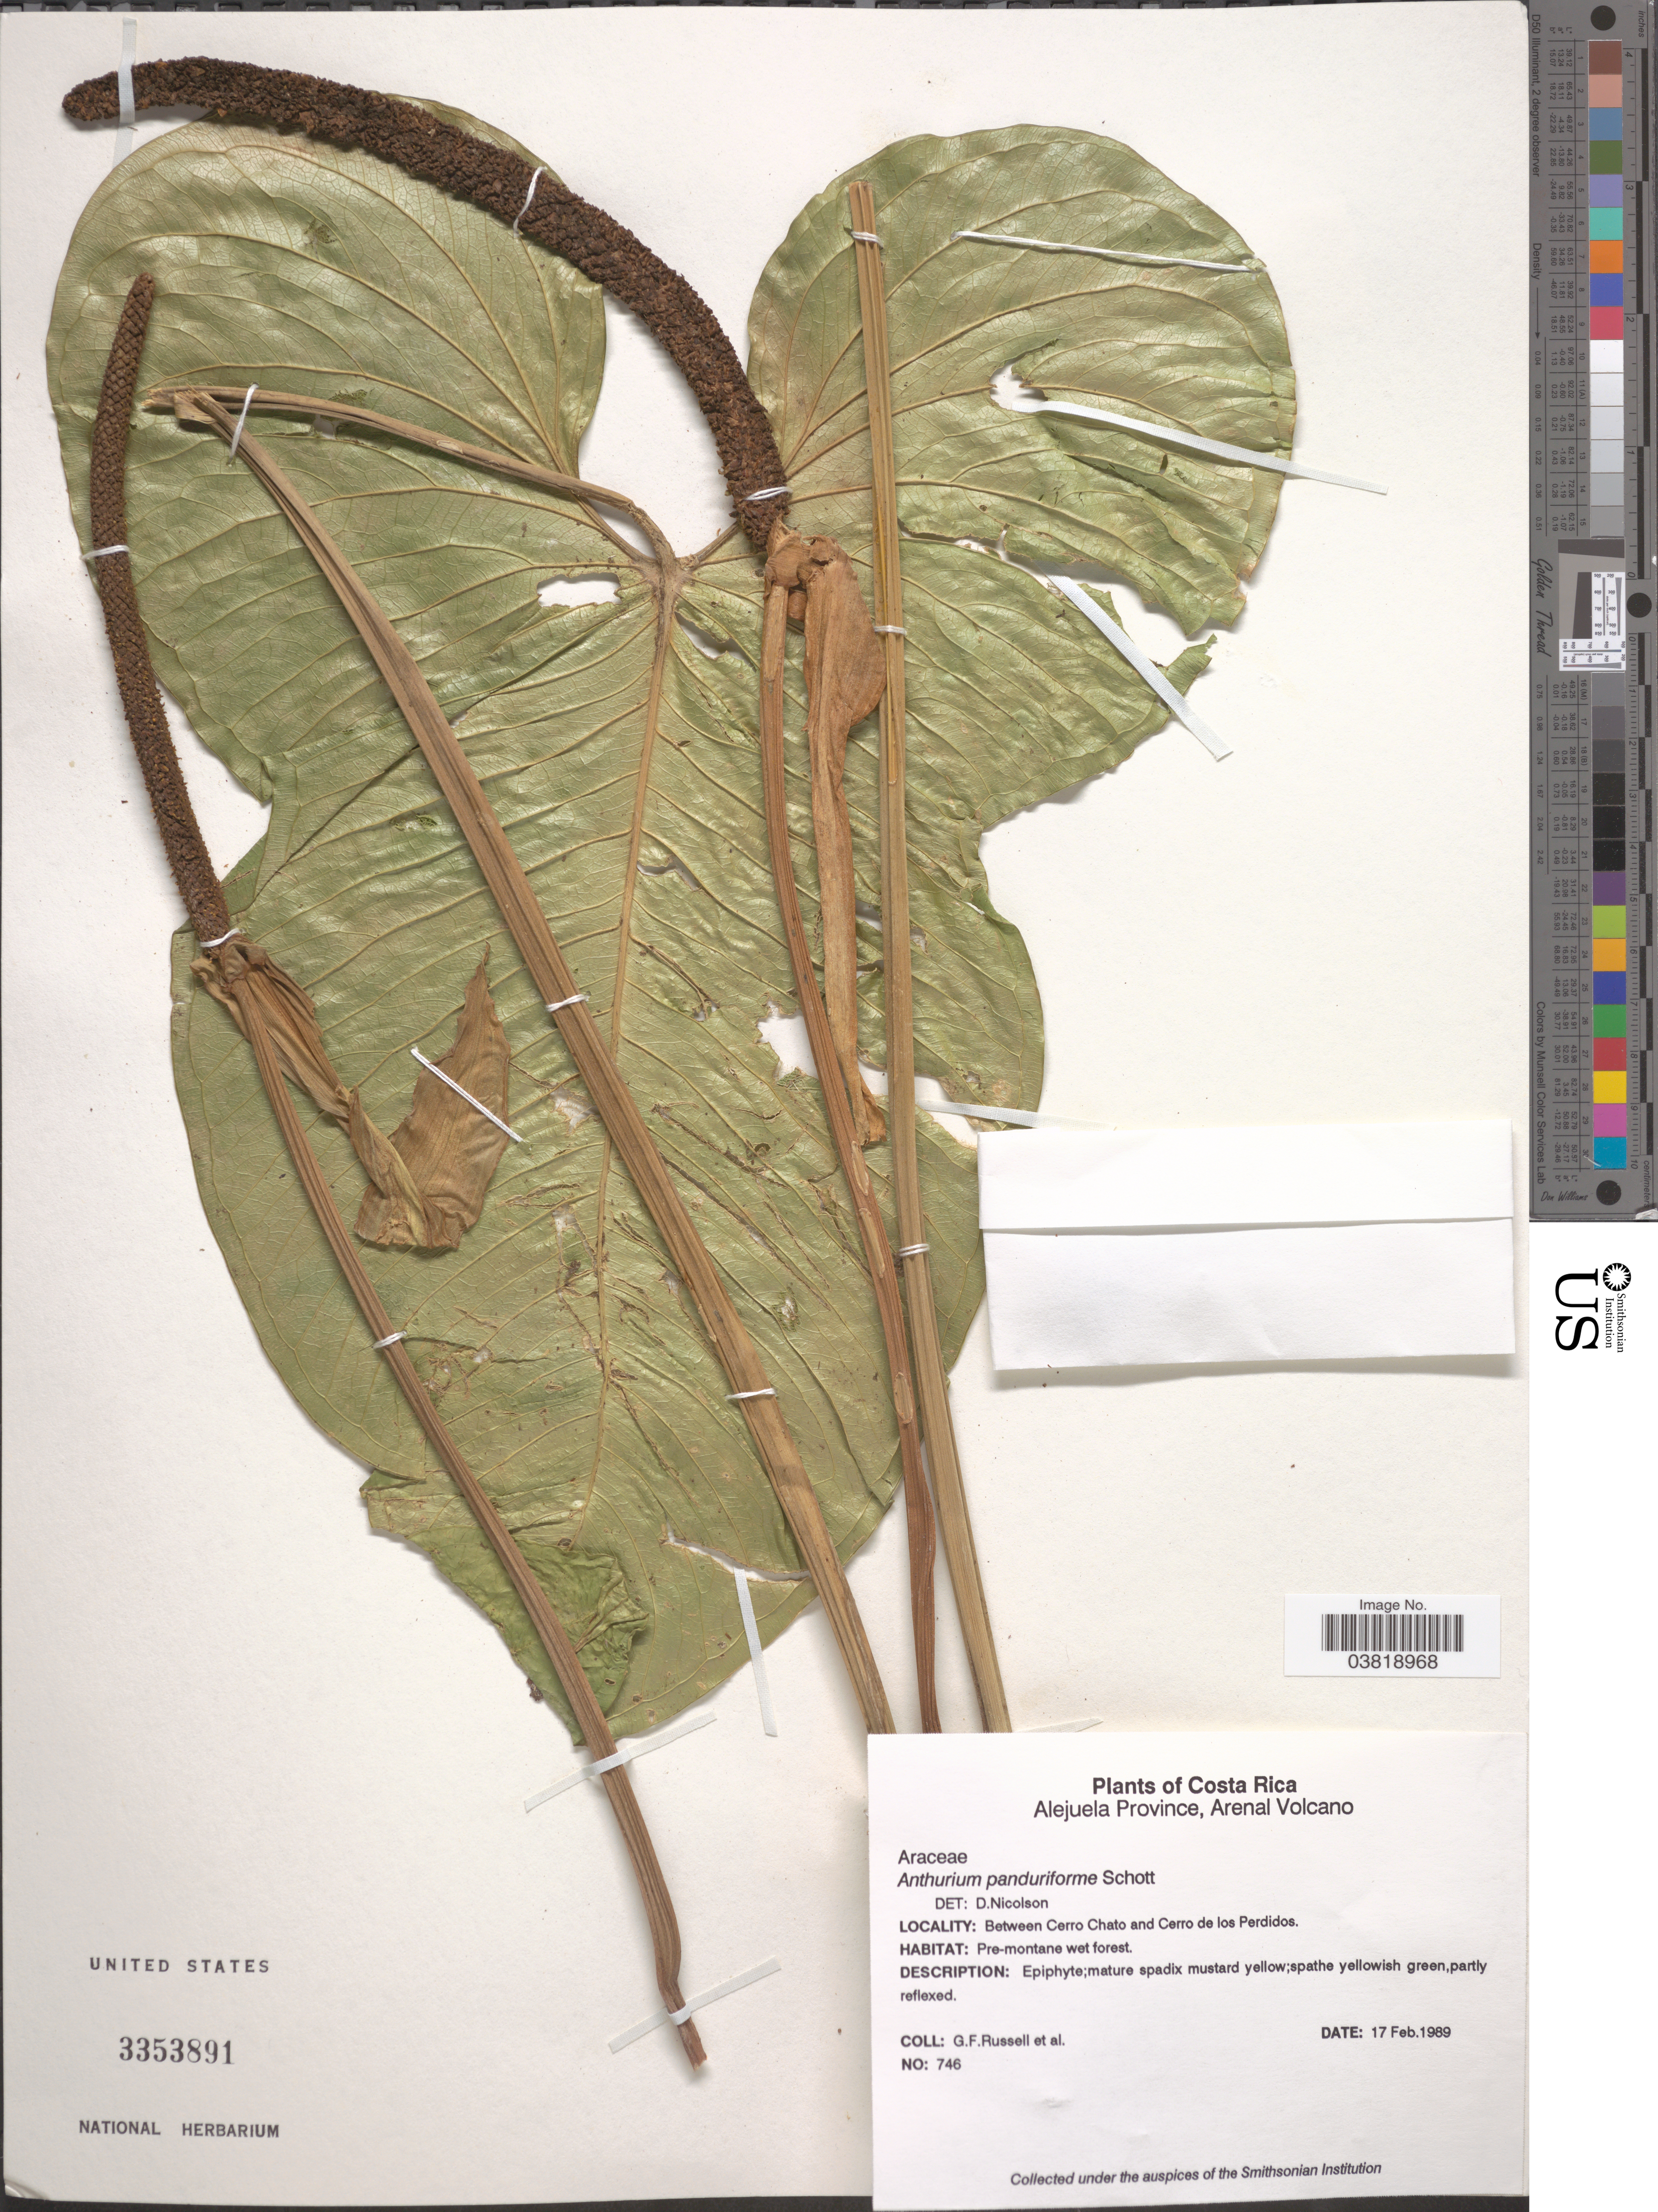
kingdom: Plantae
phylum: Tracheophyta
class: Liliopsida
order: Alismatales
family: Araceae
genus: Anthurium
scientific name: Anthurium panduriforme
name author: Schott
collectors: G. Russell & et al.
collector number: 746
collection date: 1989-02-17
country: Costa Rica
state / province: Alajuela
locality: Alejuela Province, Arenal Volcano. Between Cerro Chato and Cerro de los Perdidos.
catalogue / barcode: US 3353891